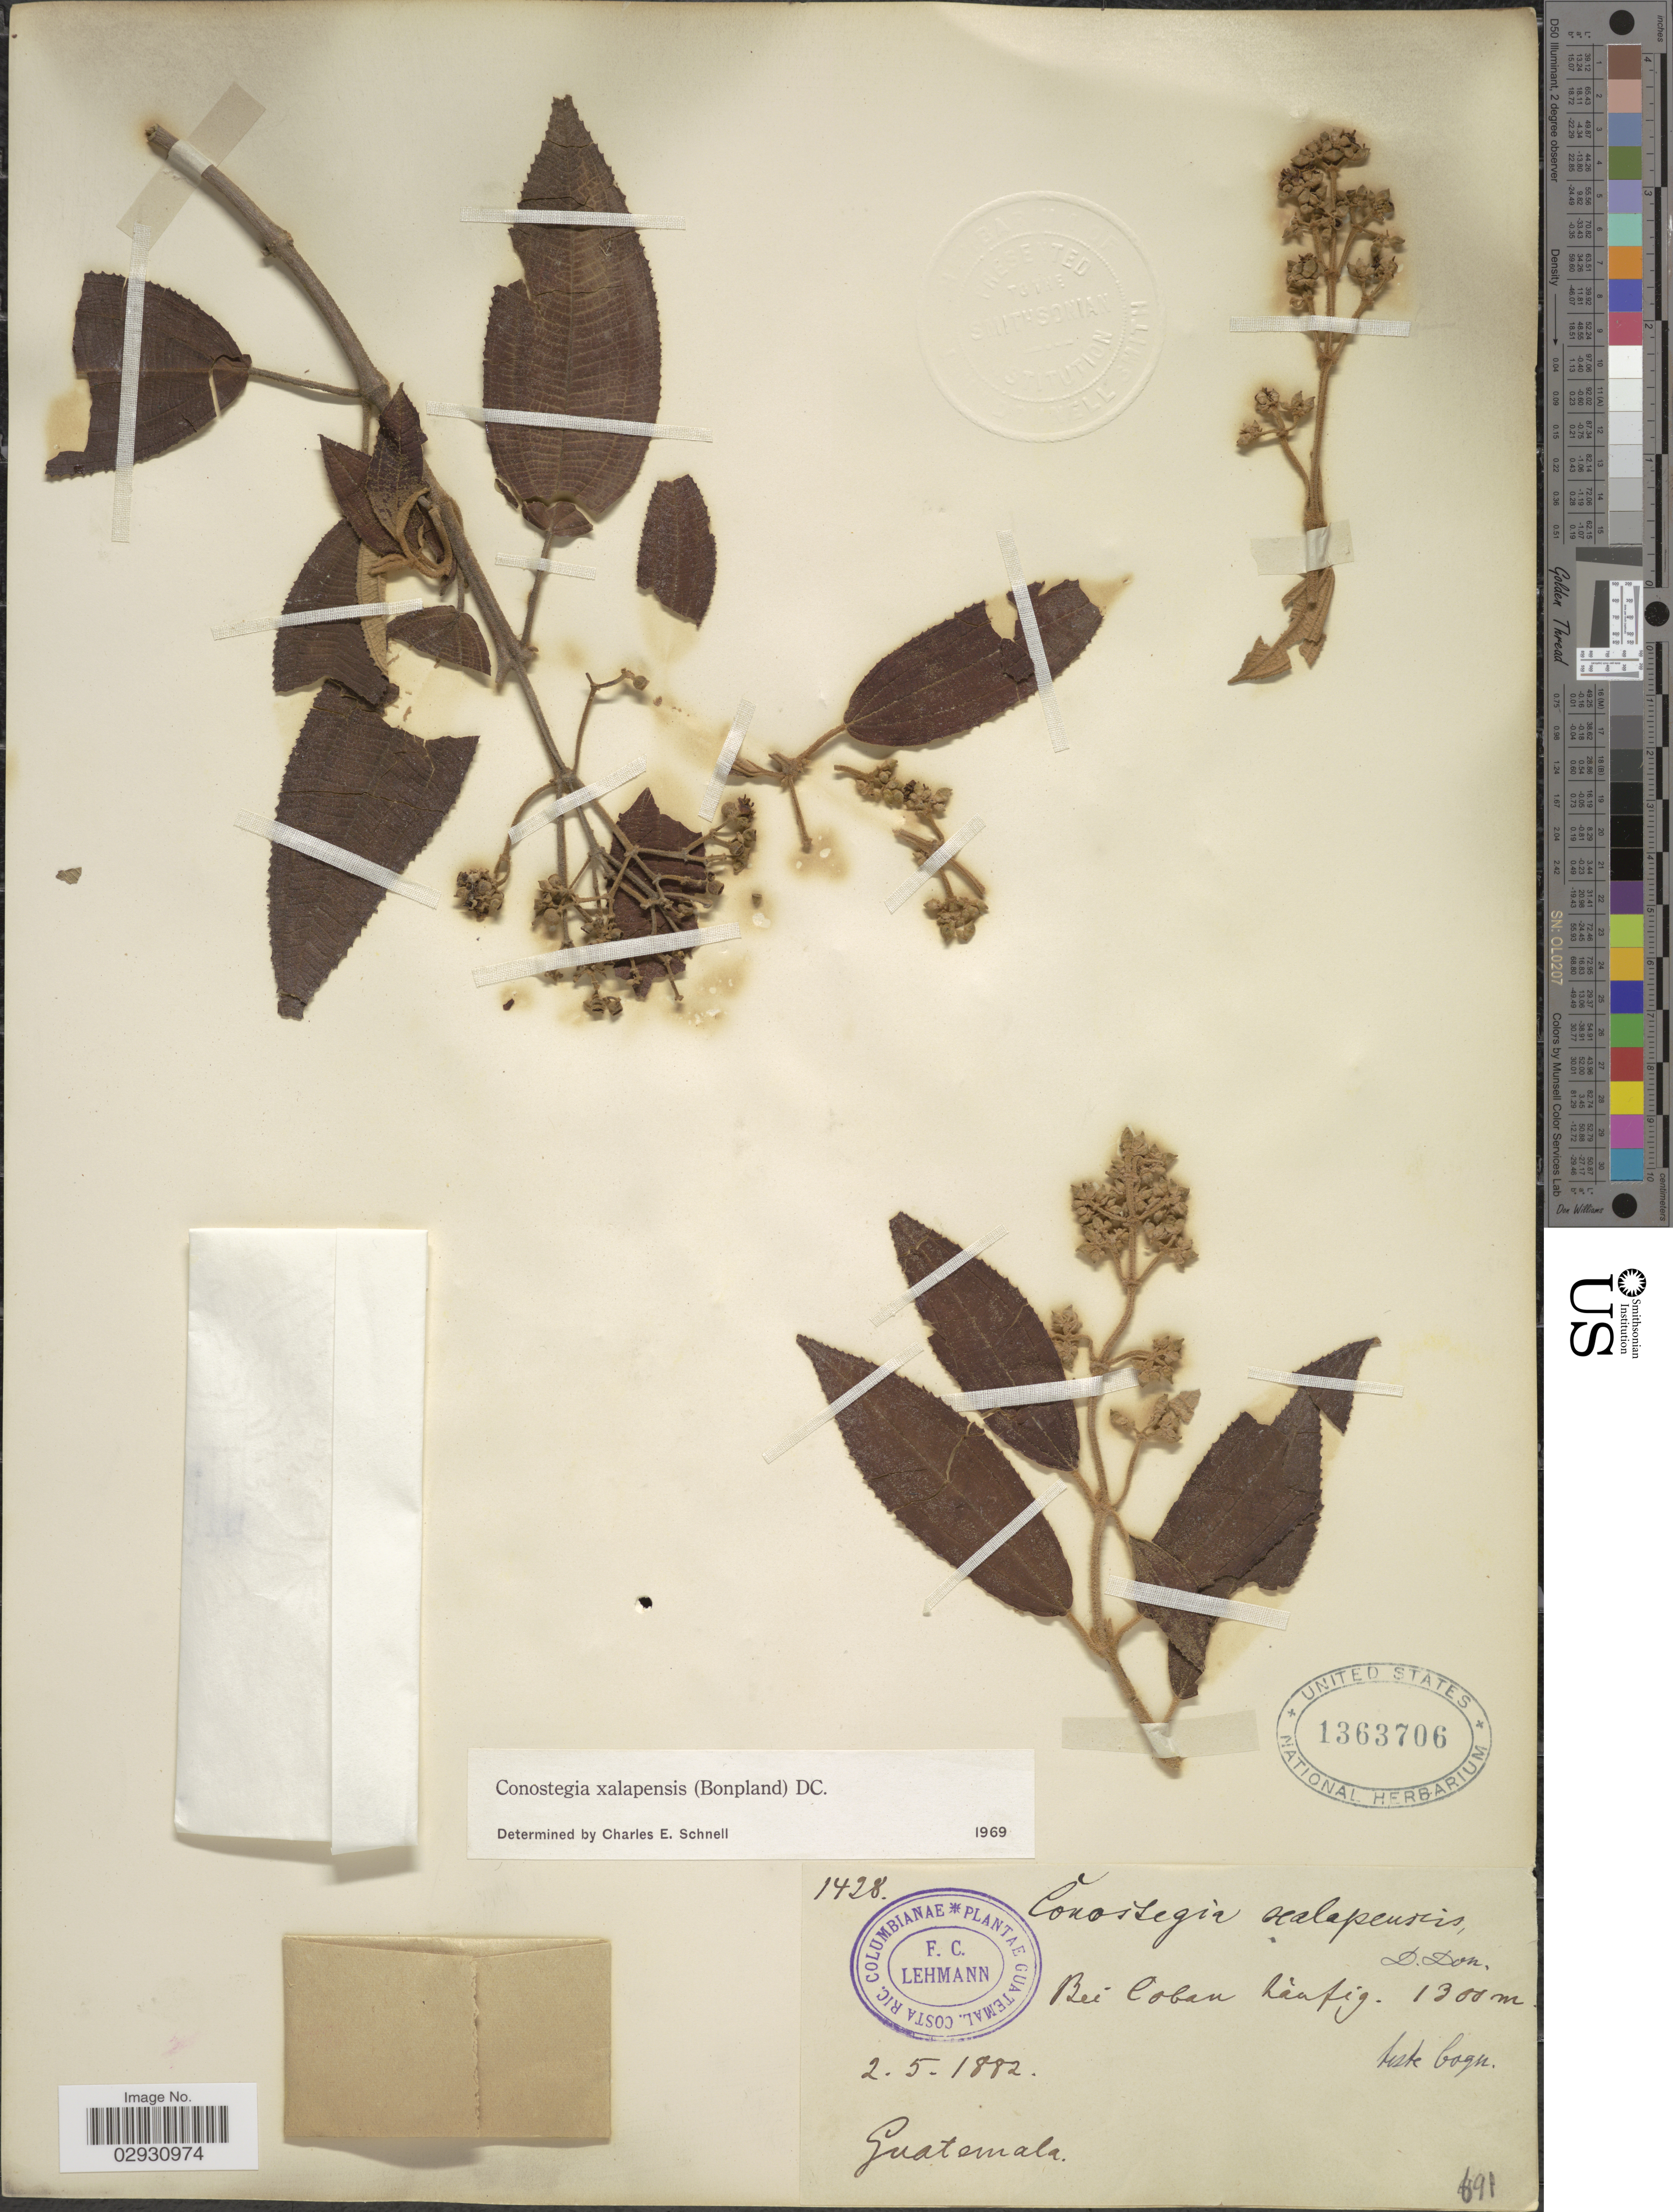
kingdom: Plantae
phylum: Tracheophyta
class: Magnoliopsida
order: Myrtales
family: Melastomataceae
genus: Conostegia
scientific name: Conostegia quadrangularis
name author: Schltdl. ex Steud.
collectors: F. C. Lehmann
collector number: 1428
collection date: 1882-05-02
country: Guatemala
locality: Bei Coban häufig.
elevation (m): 1300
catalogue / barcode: US 1363706